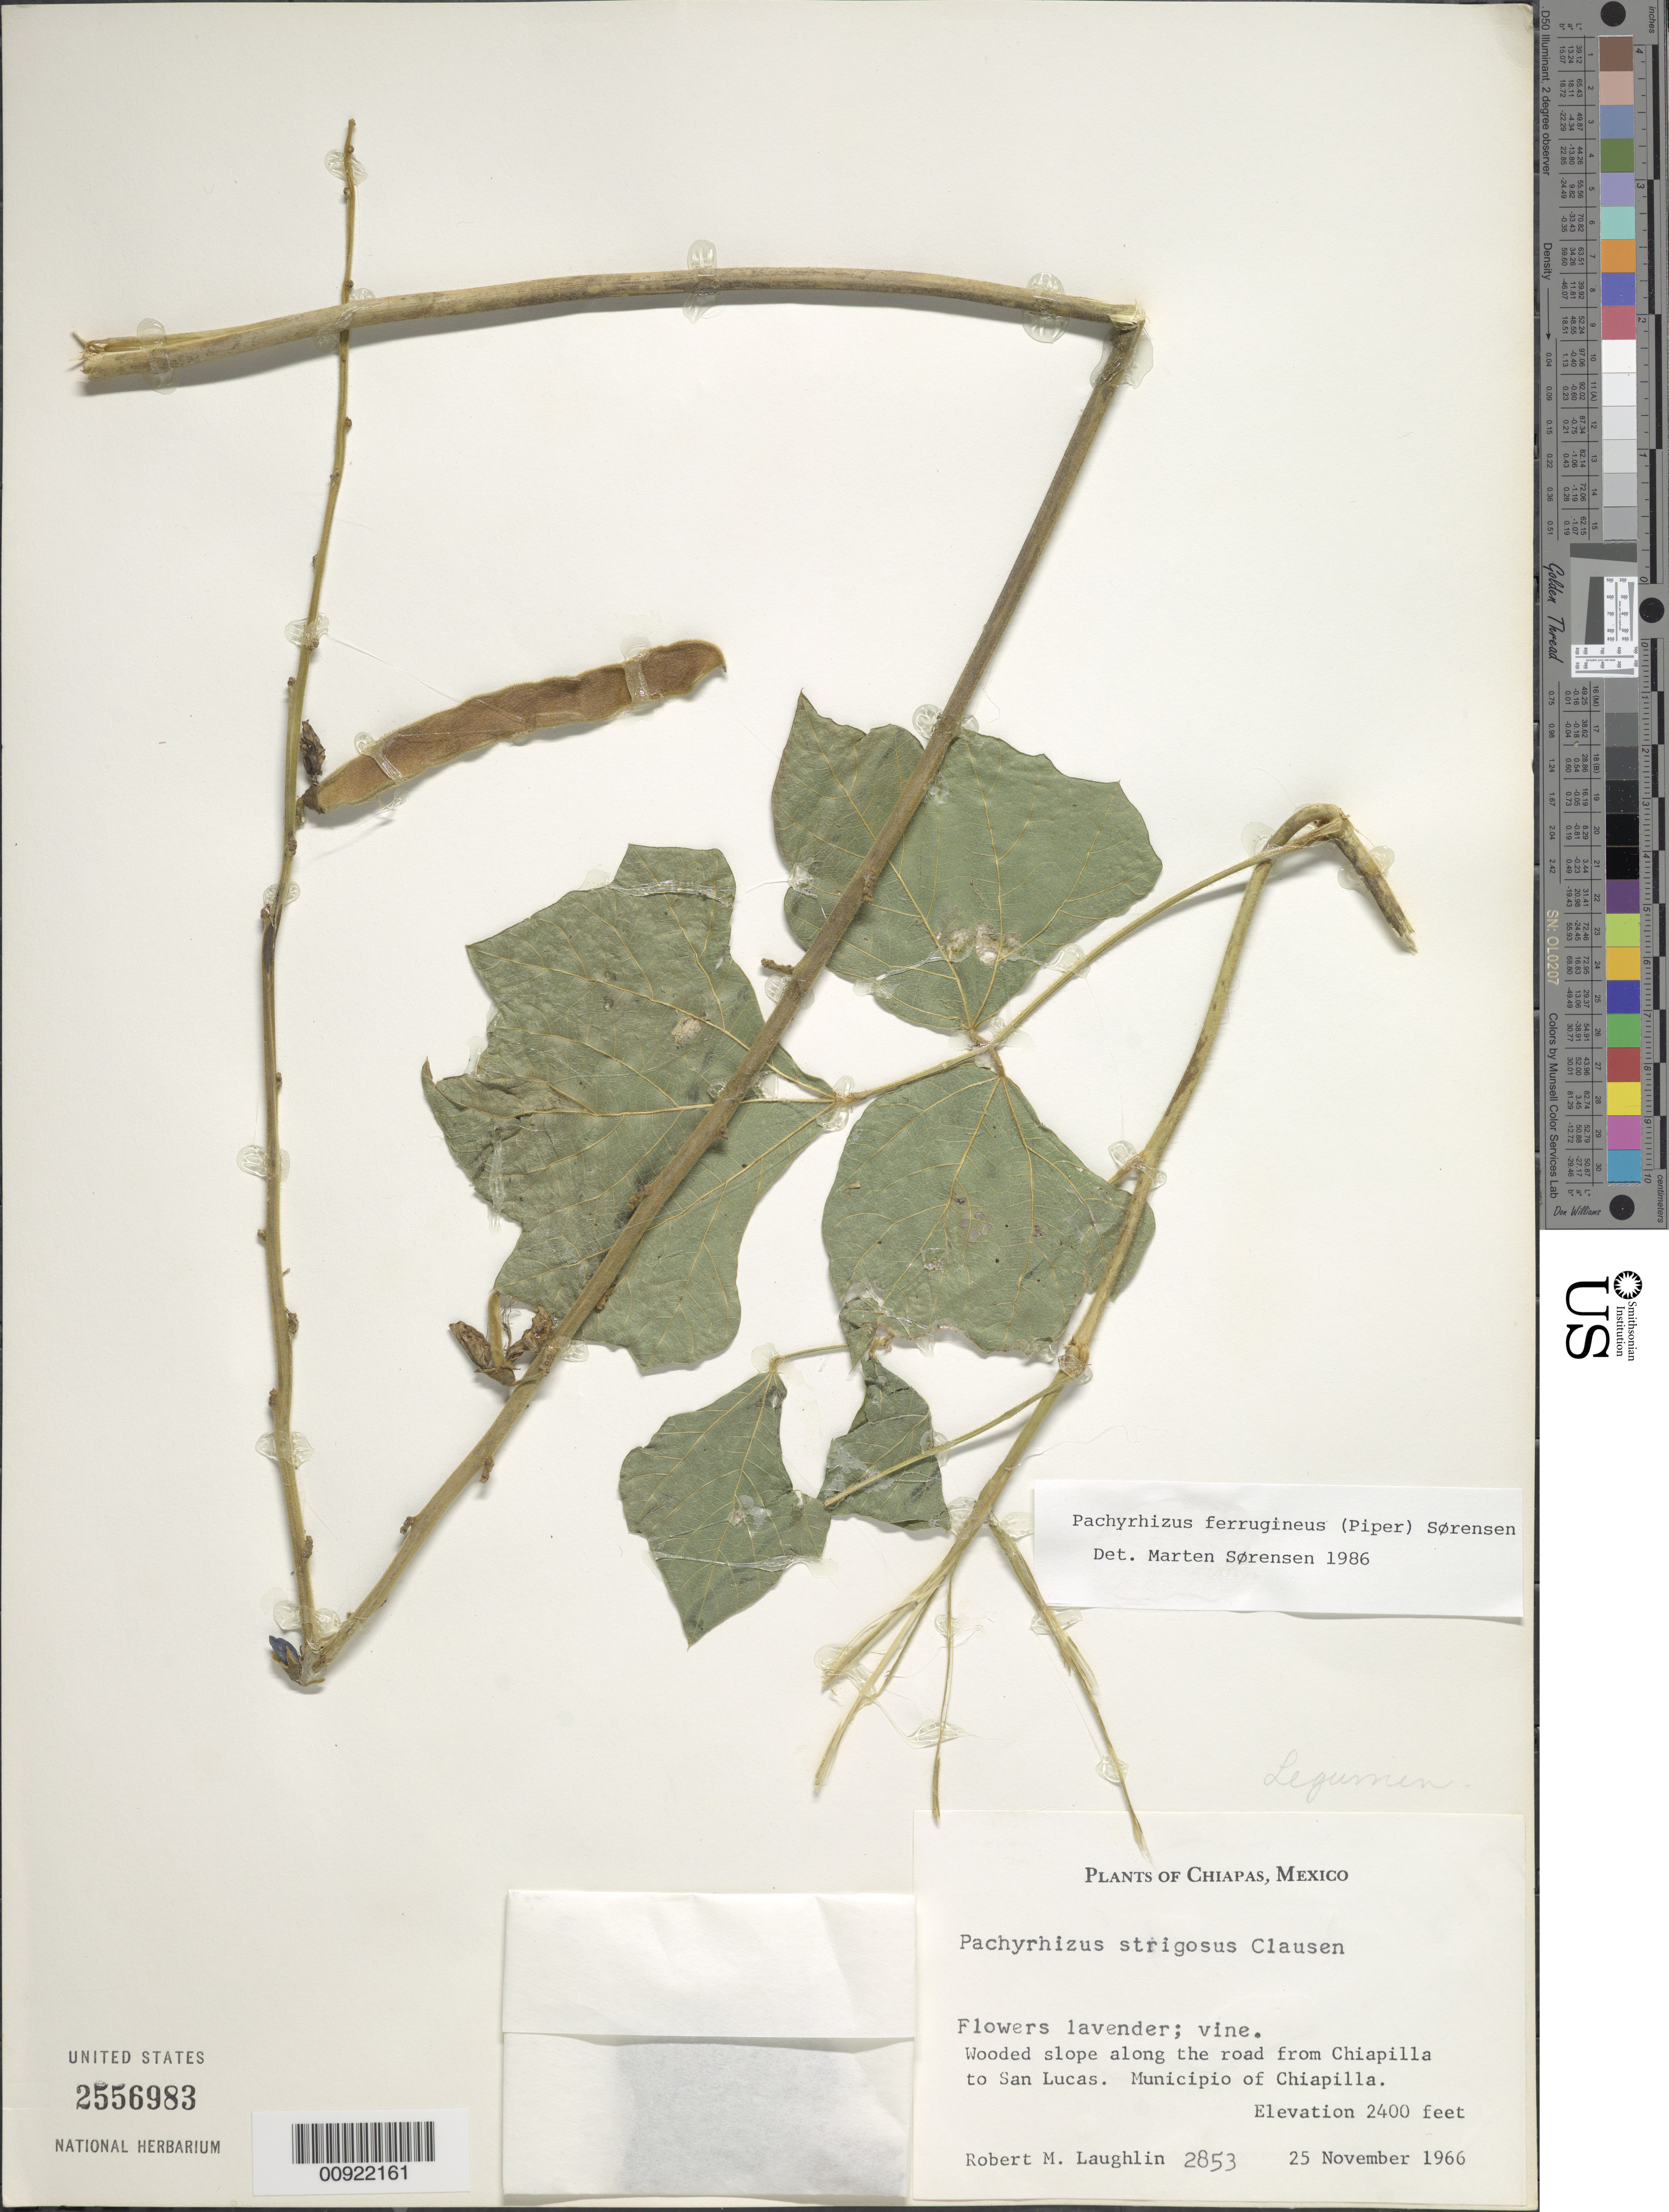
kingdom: Plantae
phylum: Tracheophyta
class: Magnoliopsida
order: Fabales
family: Fabaceae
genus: Pachyrhizus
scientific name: Pachyrhizus ferrugineus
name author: (Piper) M. Sørensen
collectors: R. M. Laughlin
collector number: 2853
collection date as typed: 25 Nov 1966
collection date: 1966-11-25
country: Mexico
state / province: Chiapas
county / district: Chiapilla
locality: Along the road from Chiapilla to San Lucas. Municipio of Chiapilla, Chiapas.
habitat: Wooded slope.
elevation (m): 732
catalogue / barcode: US 2556983